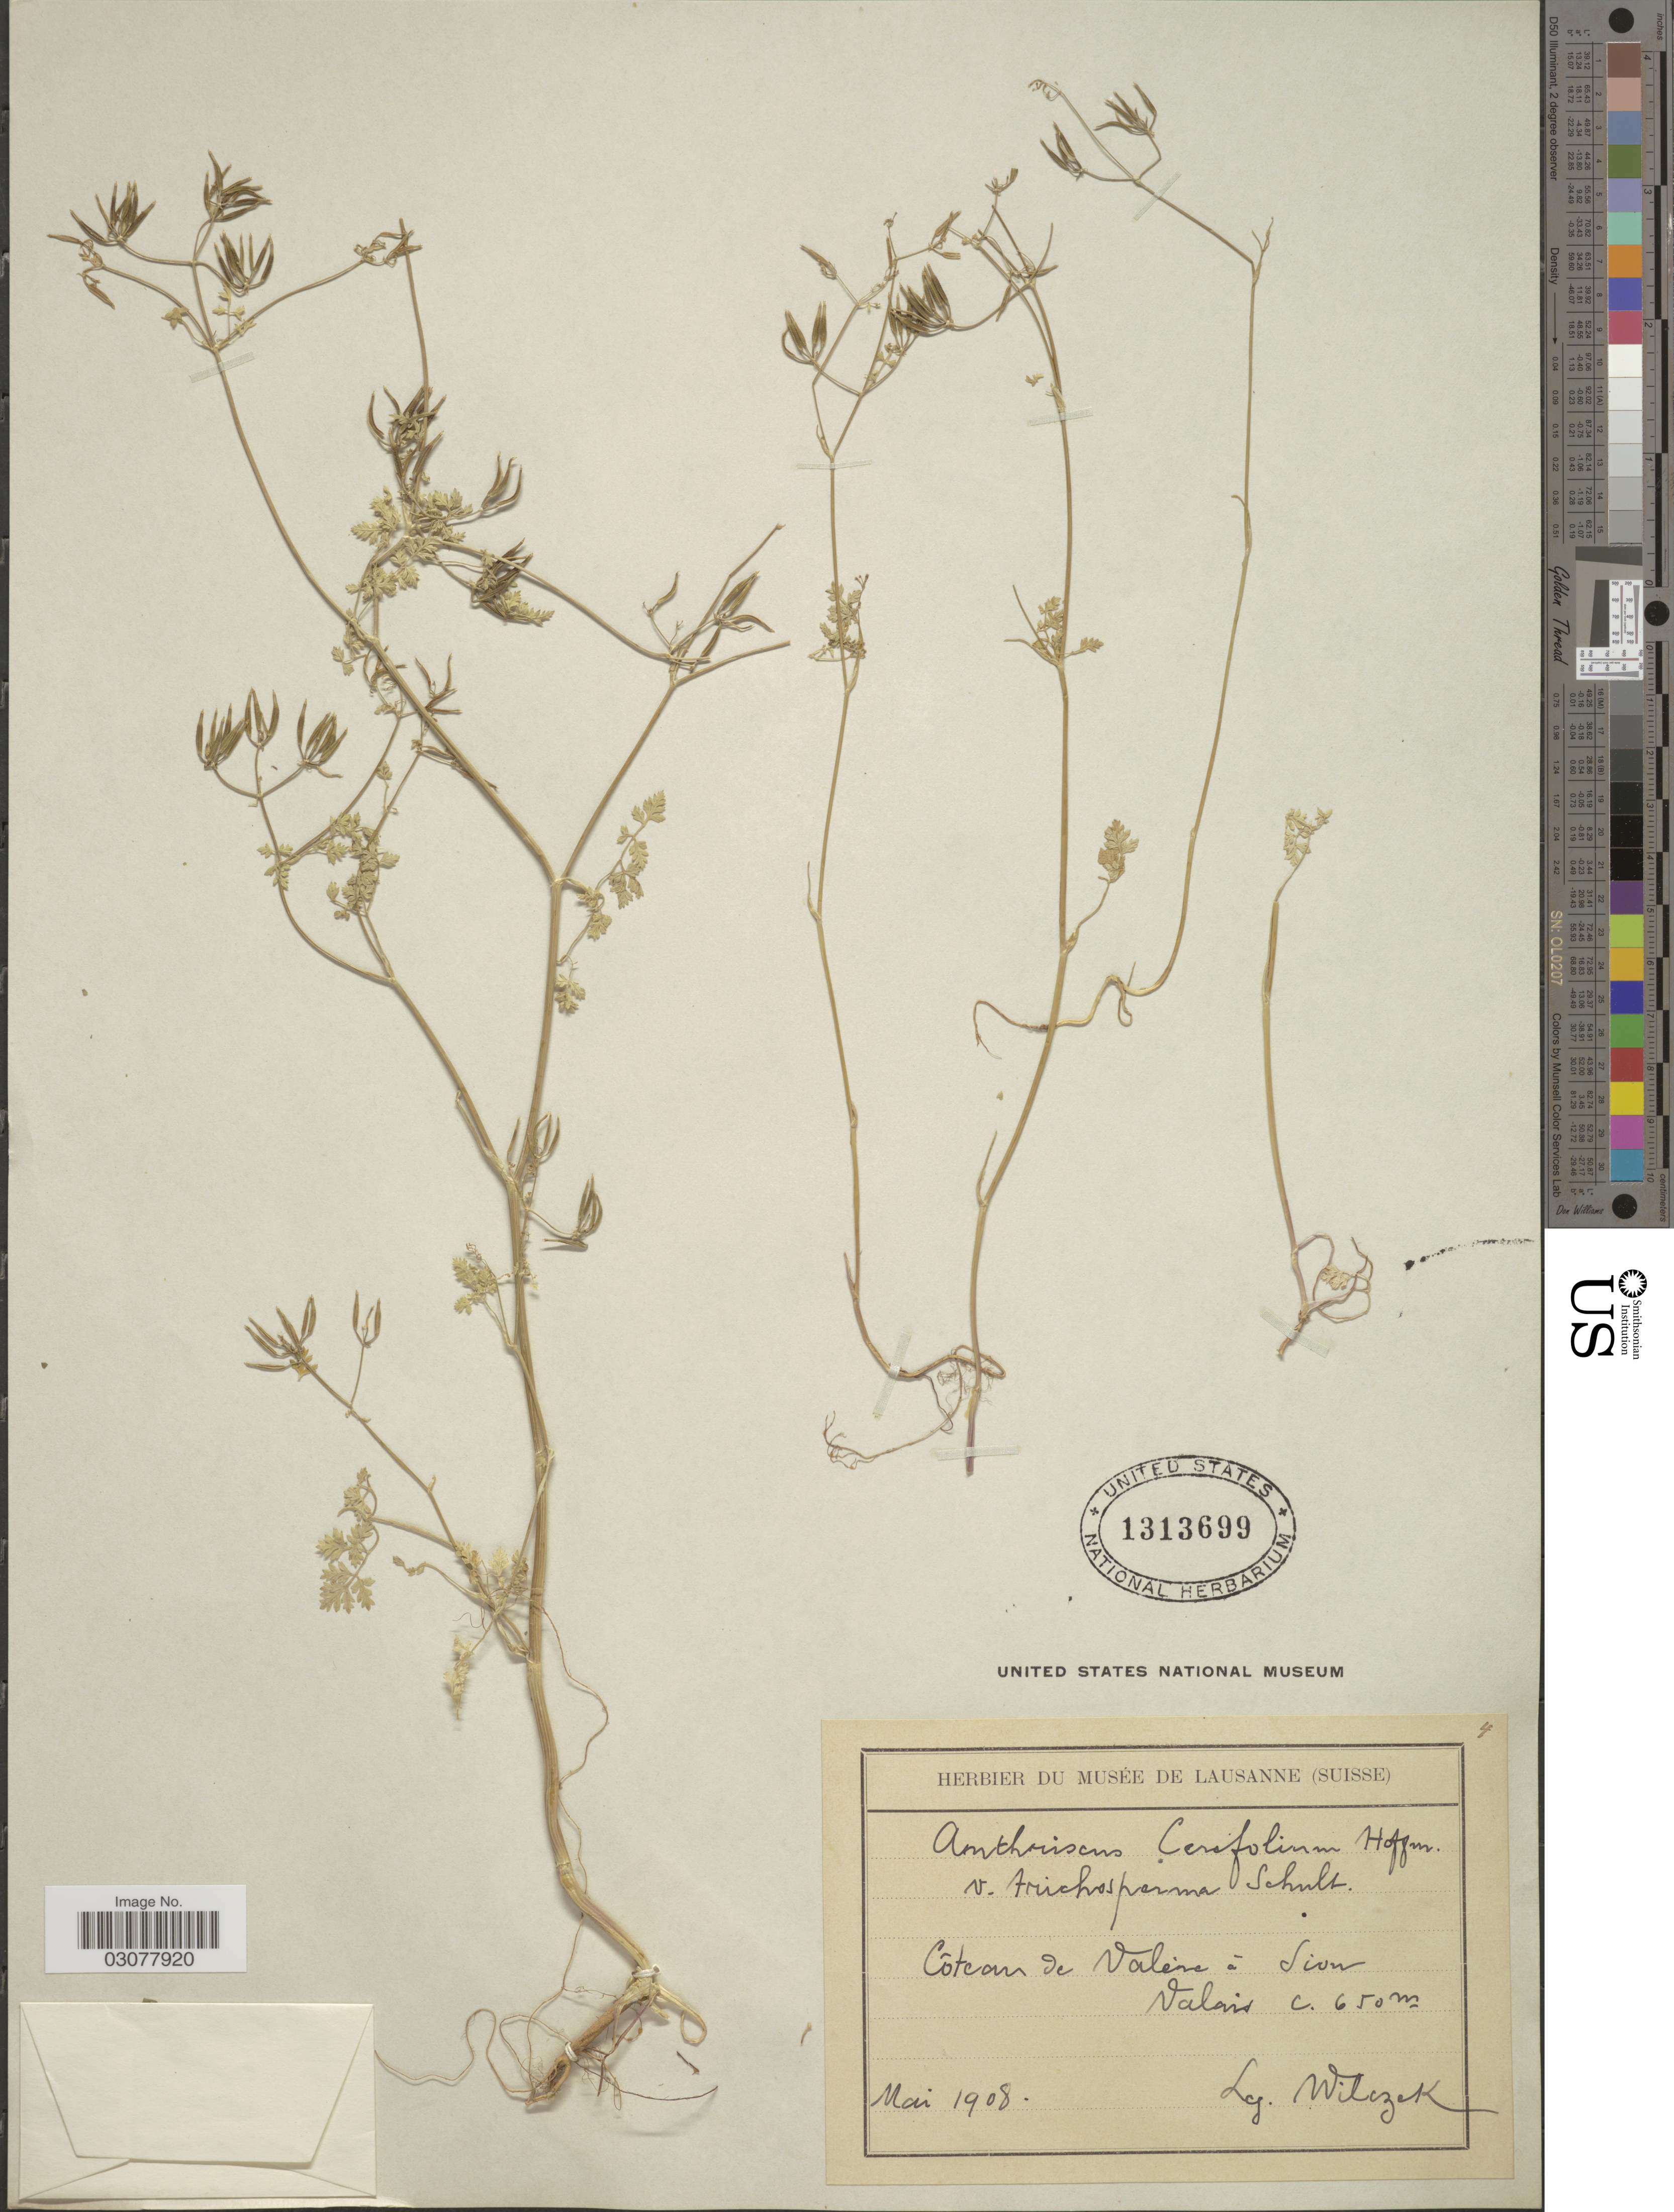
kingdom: Plantae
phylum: Tracheophyta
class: Magnoliopsida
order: Apiales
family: Apiaceae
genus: Anthriscus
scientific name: Anthriscus cerefolium var. trichocarpus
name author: Neilr.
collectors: Wilczek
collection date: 1908-05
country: Switzerland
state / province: Valais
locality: Côteau de Valére á Sion.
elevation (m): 650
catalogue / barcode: US 1313699